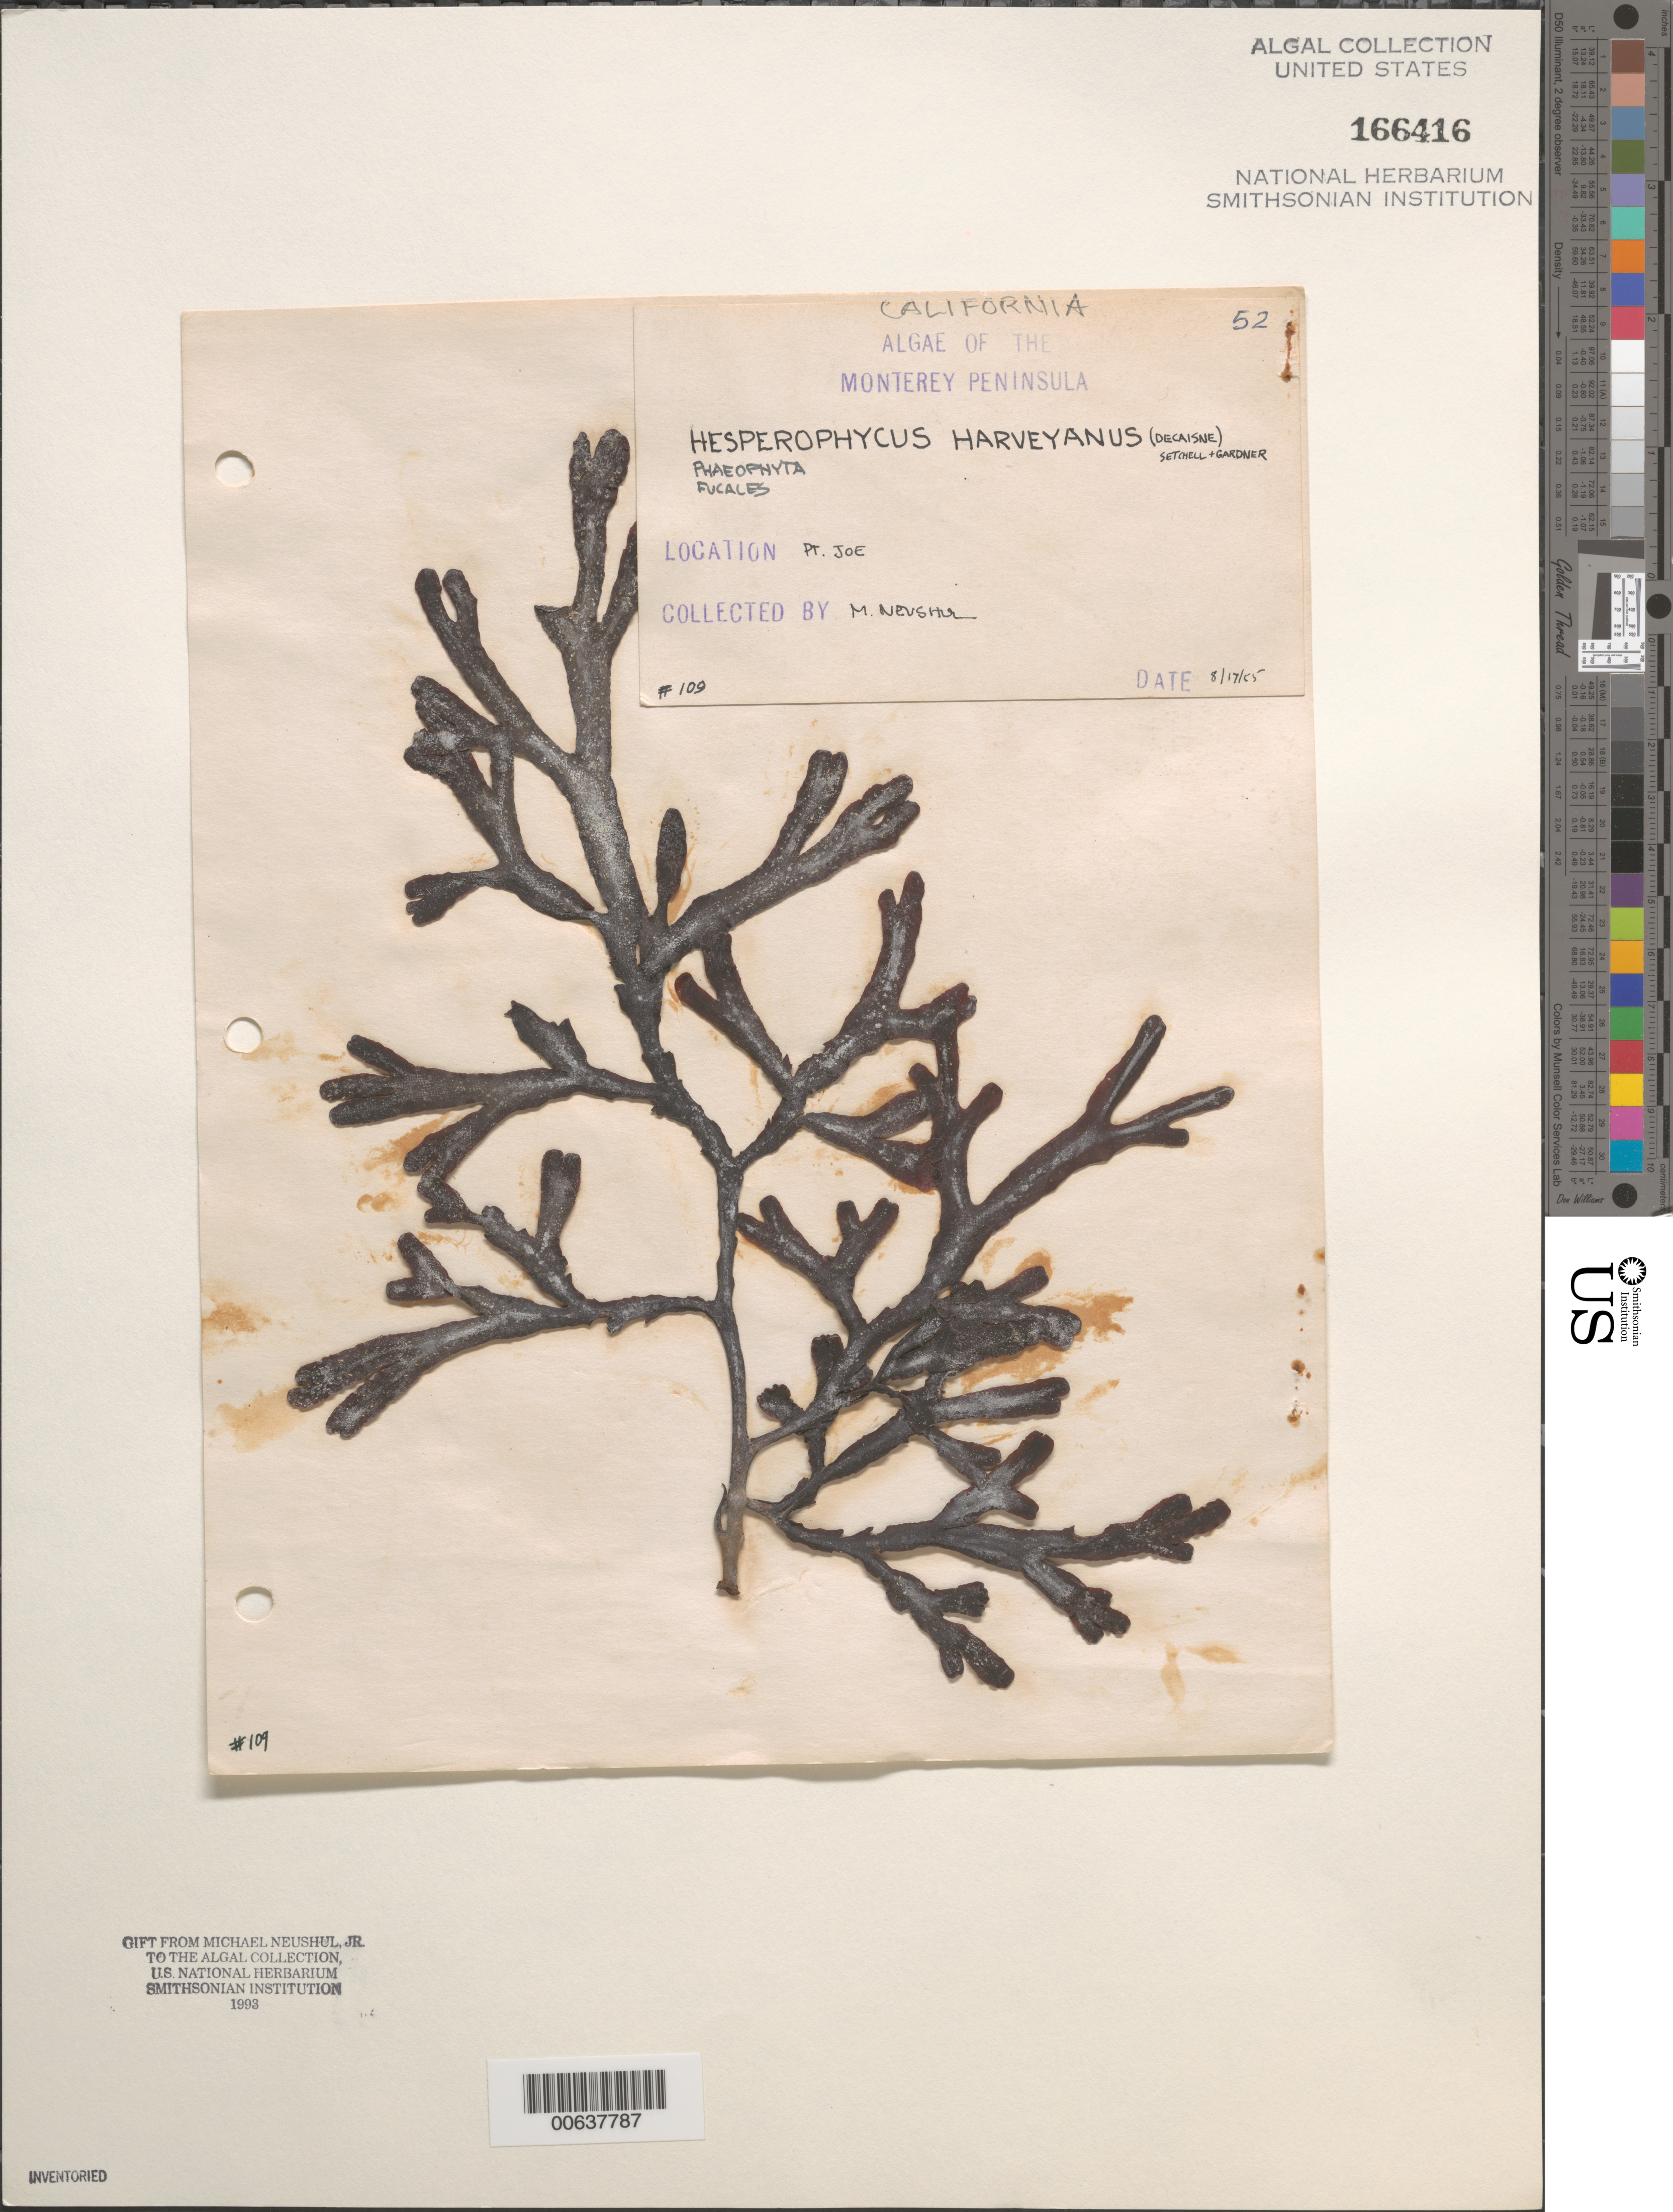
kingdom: Chromista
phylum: Ochrophyta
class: Phaeophyceae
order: Fucales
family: Fucaceae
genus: Hesperophycus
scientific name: Hesperophycus harveyanus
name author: (Decne.) Setch. & N.L. Gardner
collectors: M. Neushul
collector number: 109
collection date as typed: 17 Aug 1955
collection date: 1955-08-17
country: United States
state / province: California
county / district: Monterey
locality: Point Joe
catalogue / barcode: US 166416